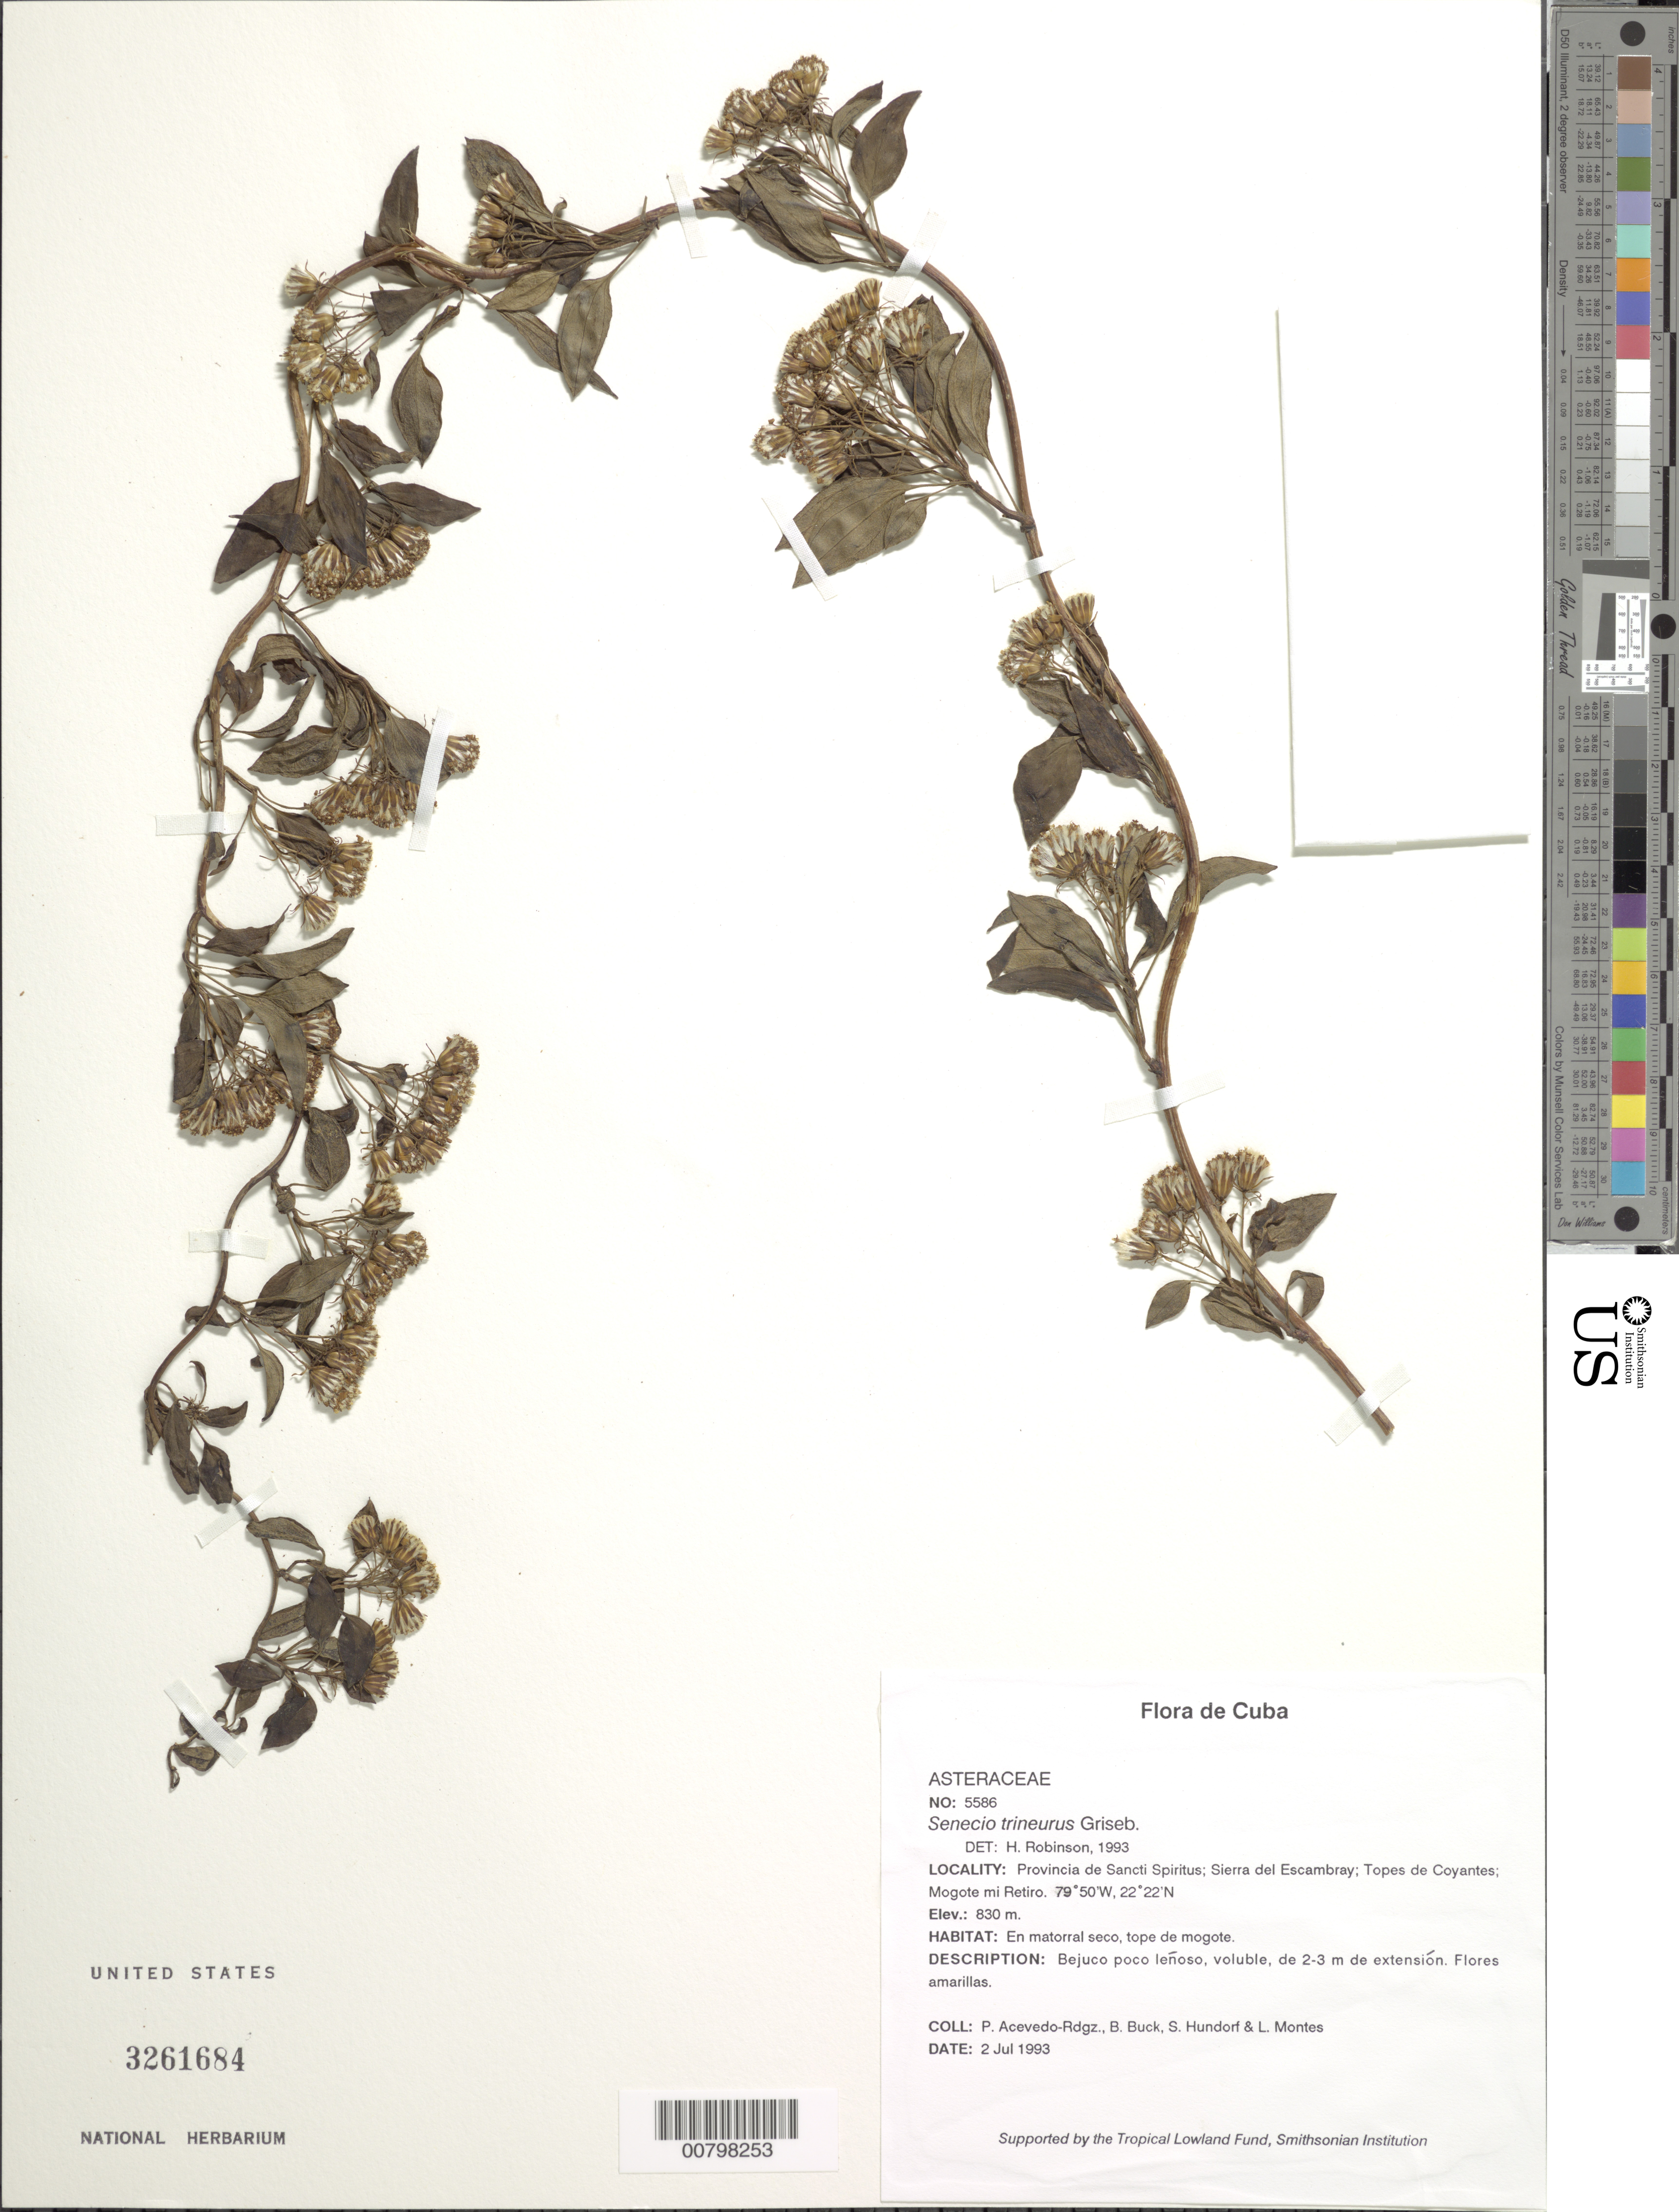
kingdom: Plantae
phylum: Tracheophyta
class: Magnoliopsida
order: Asterales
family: Asteraceae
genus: Sinosenecio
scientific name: Sinosenecio trinervius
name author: (M.C. Chang) B. Nord.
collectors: P. Acevedo-Rodr., B. Buck, S. Hundorf & L. Montes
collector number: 5586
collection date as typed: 02 Jul 1993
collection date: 1993-07-02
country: Cuba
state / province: Sancti Spiritus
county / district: Municipio de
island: Cuba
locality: Sierra del Escambray; Topes de Coyantes; Mogote mi Retiro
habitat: En matorral seco, tope de mogote.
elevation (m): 830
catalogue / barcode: US 3261684